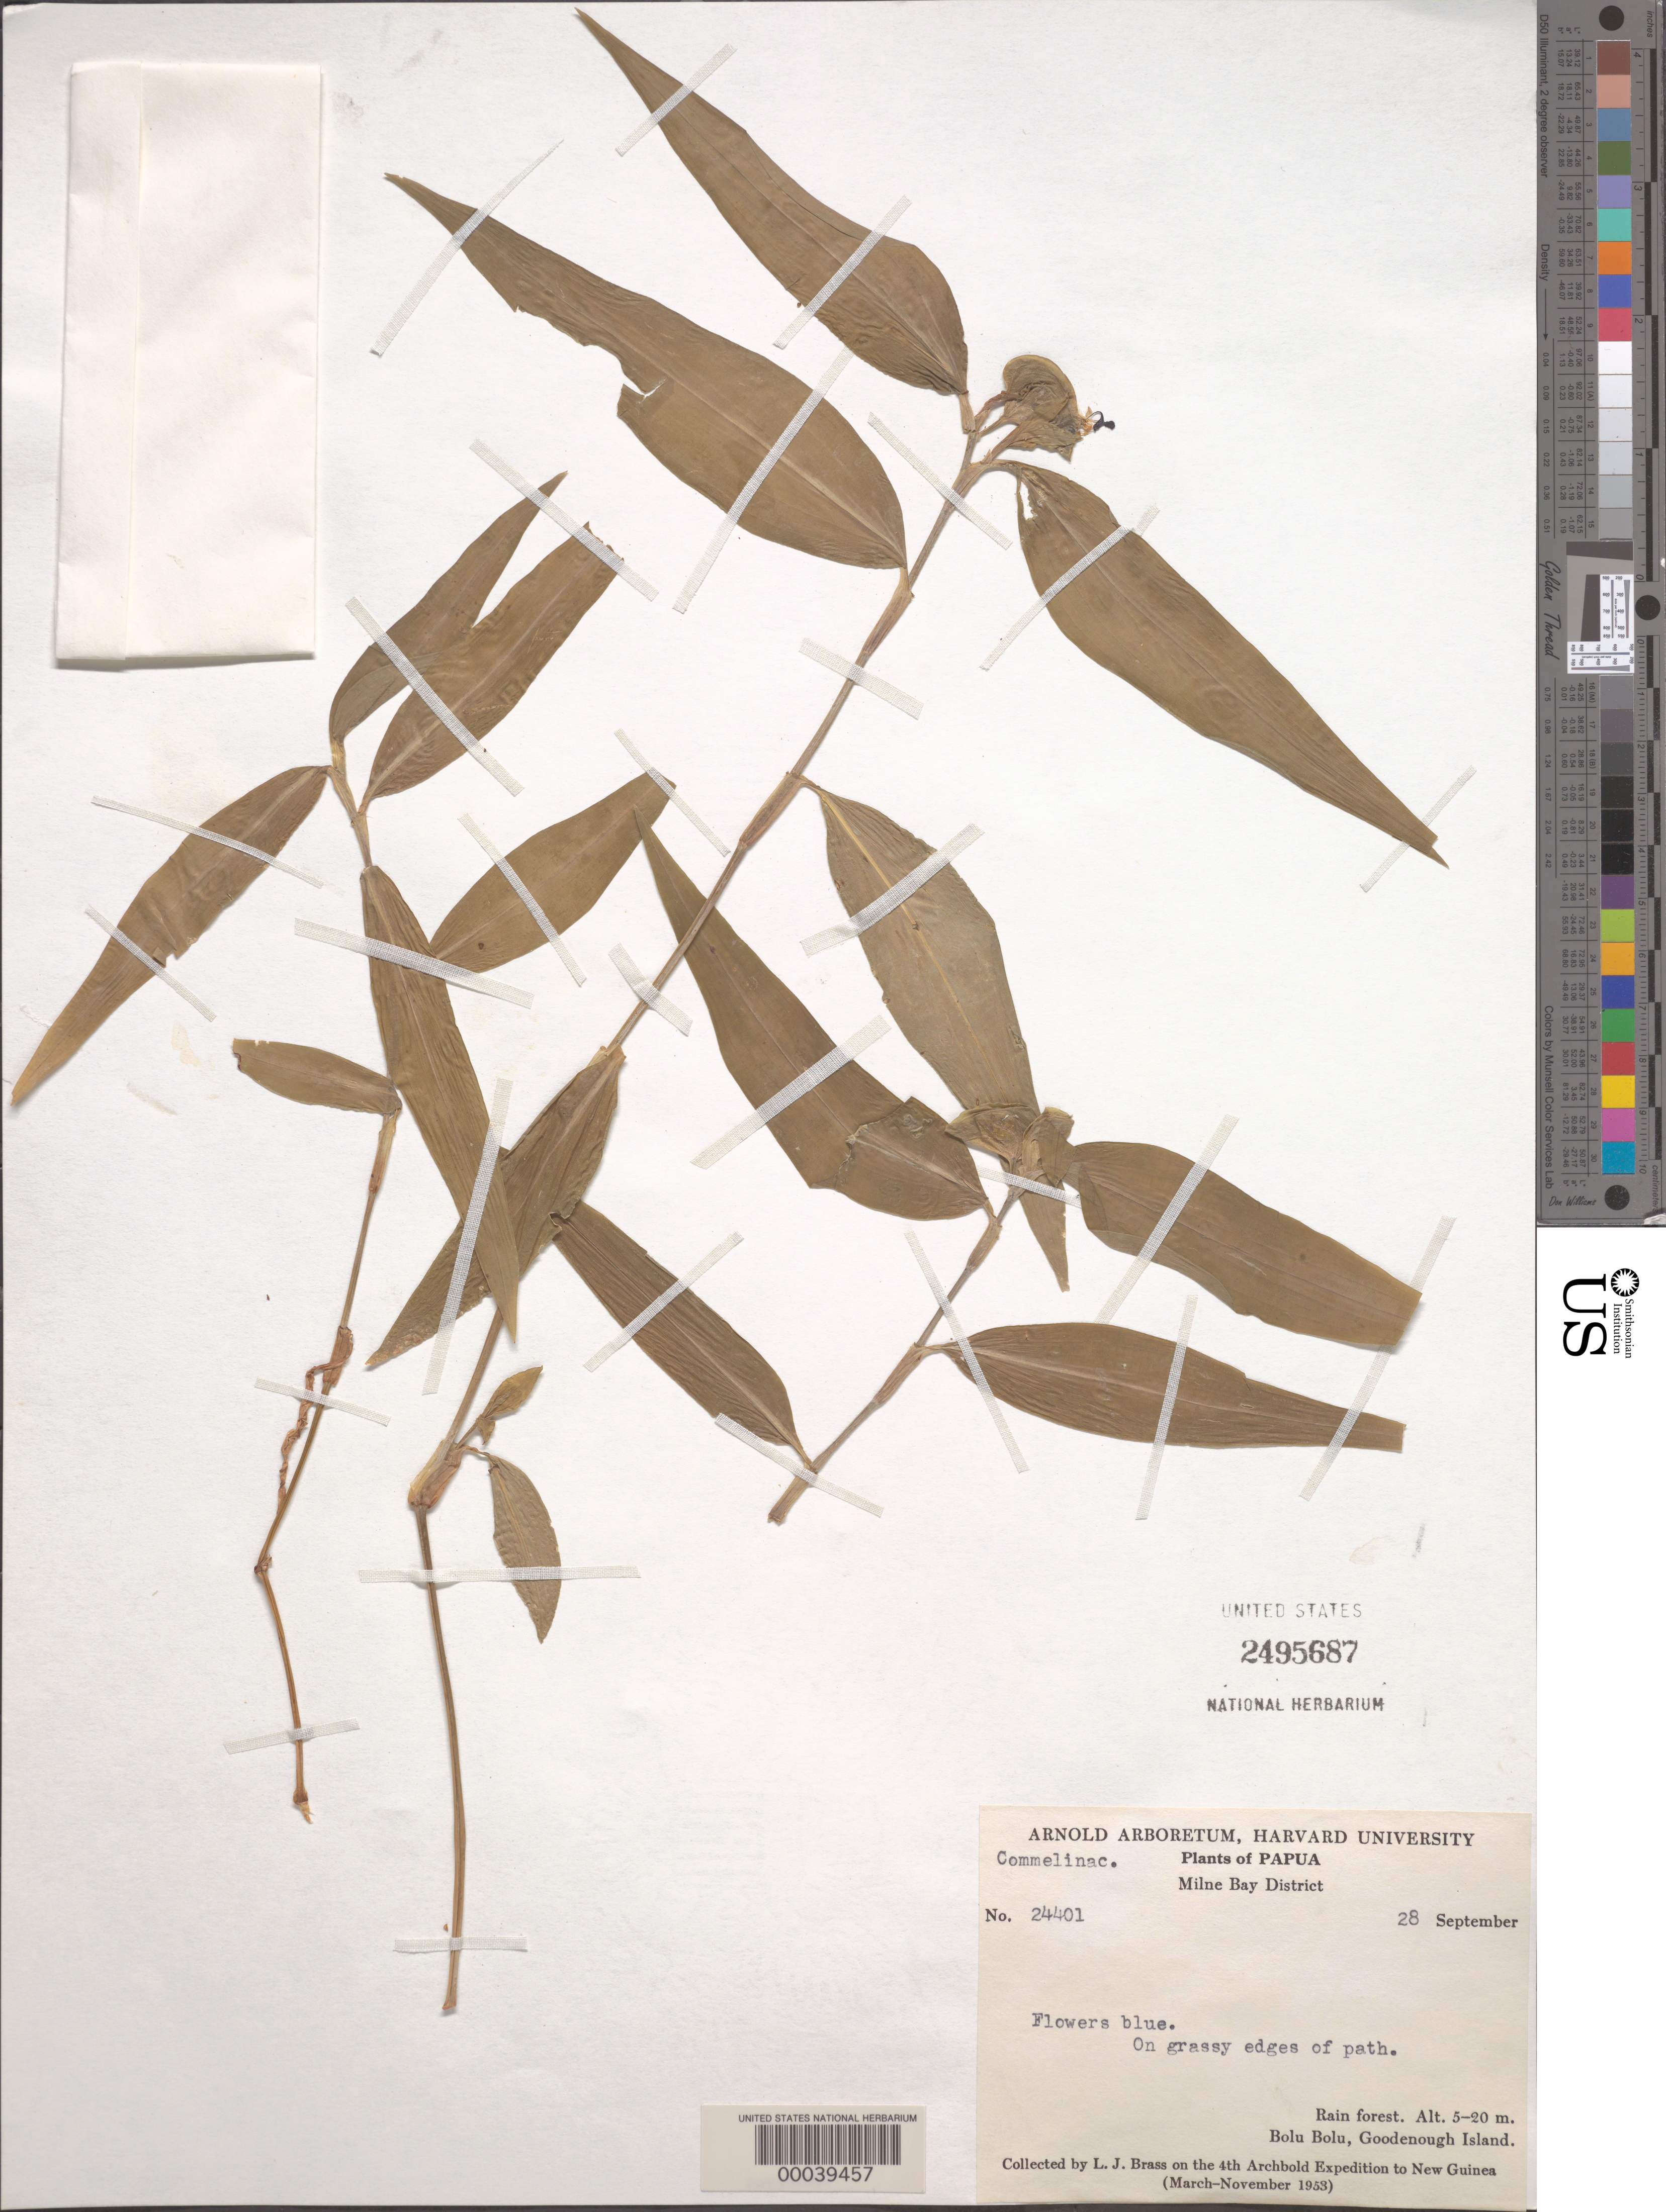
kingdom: Plantae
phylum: Tracheophyta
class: Liliopsida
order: Commelinales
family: Commelinaceae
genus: Commelina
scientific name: Commelina sp.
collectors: L. J. Brass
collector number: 24401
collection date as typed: Mar 1953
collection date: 1953-03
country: Papua New Guinea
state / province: Milne Bay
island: Goodenough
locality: Bolu bolu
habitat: Rainforest; grassy edges of path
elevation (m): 5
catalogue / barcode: US 2495687